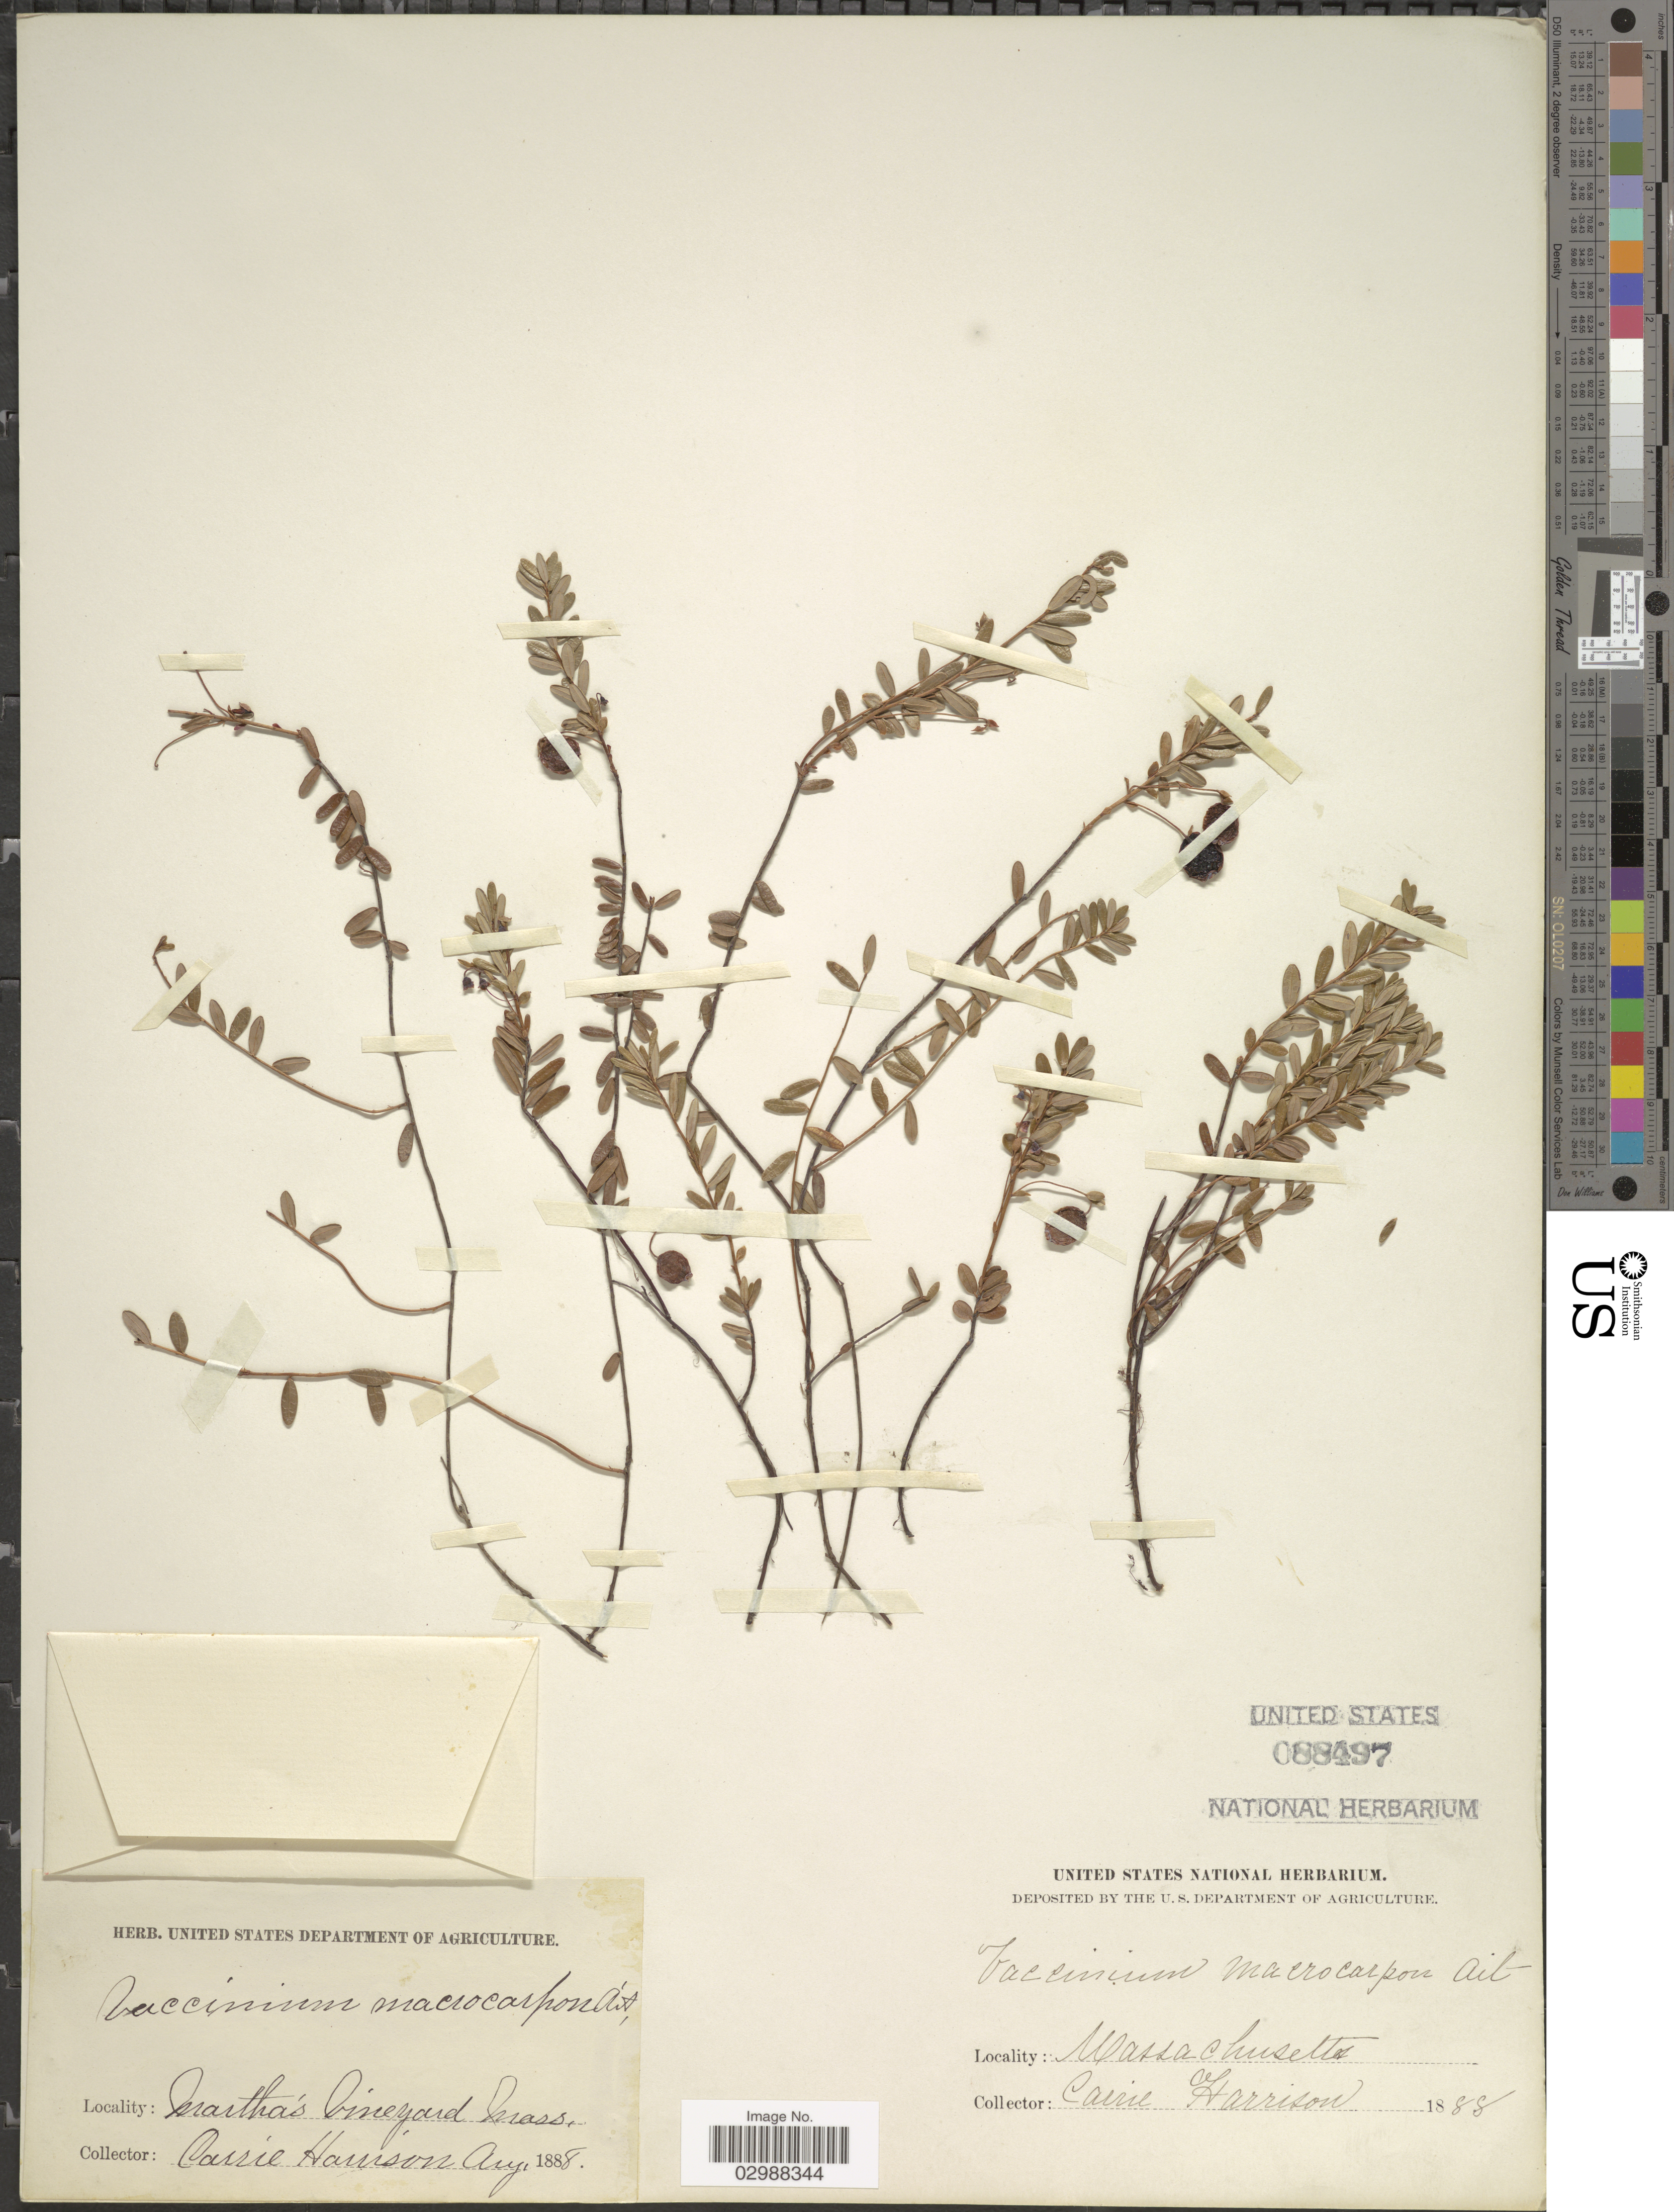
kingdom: Plantae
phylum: Tracheophyta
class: Magnoliopsida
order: Ericales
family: Ericaceae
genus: Vaccinium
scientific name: Vaccinium macrocarpon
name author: Aiton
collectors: C. Harrison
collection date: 1888-08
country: United States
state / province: Massachusetts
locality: Martha's Vineyard.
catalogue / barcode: US 88497